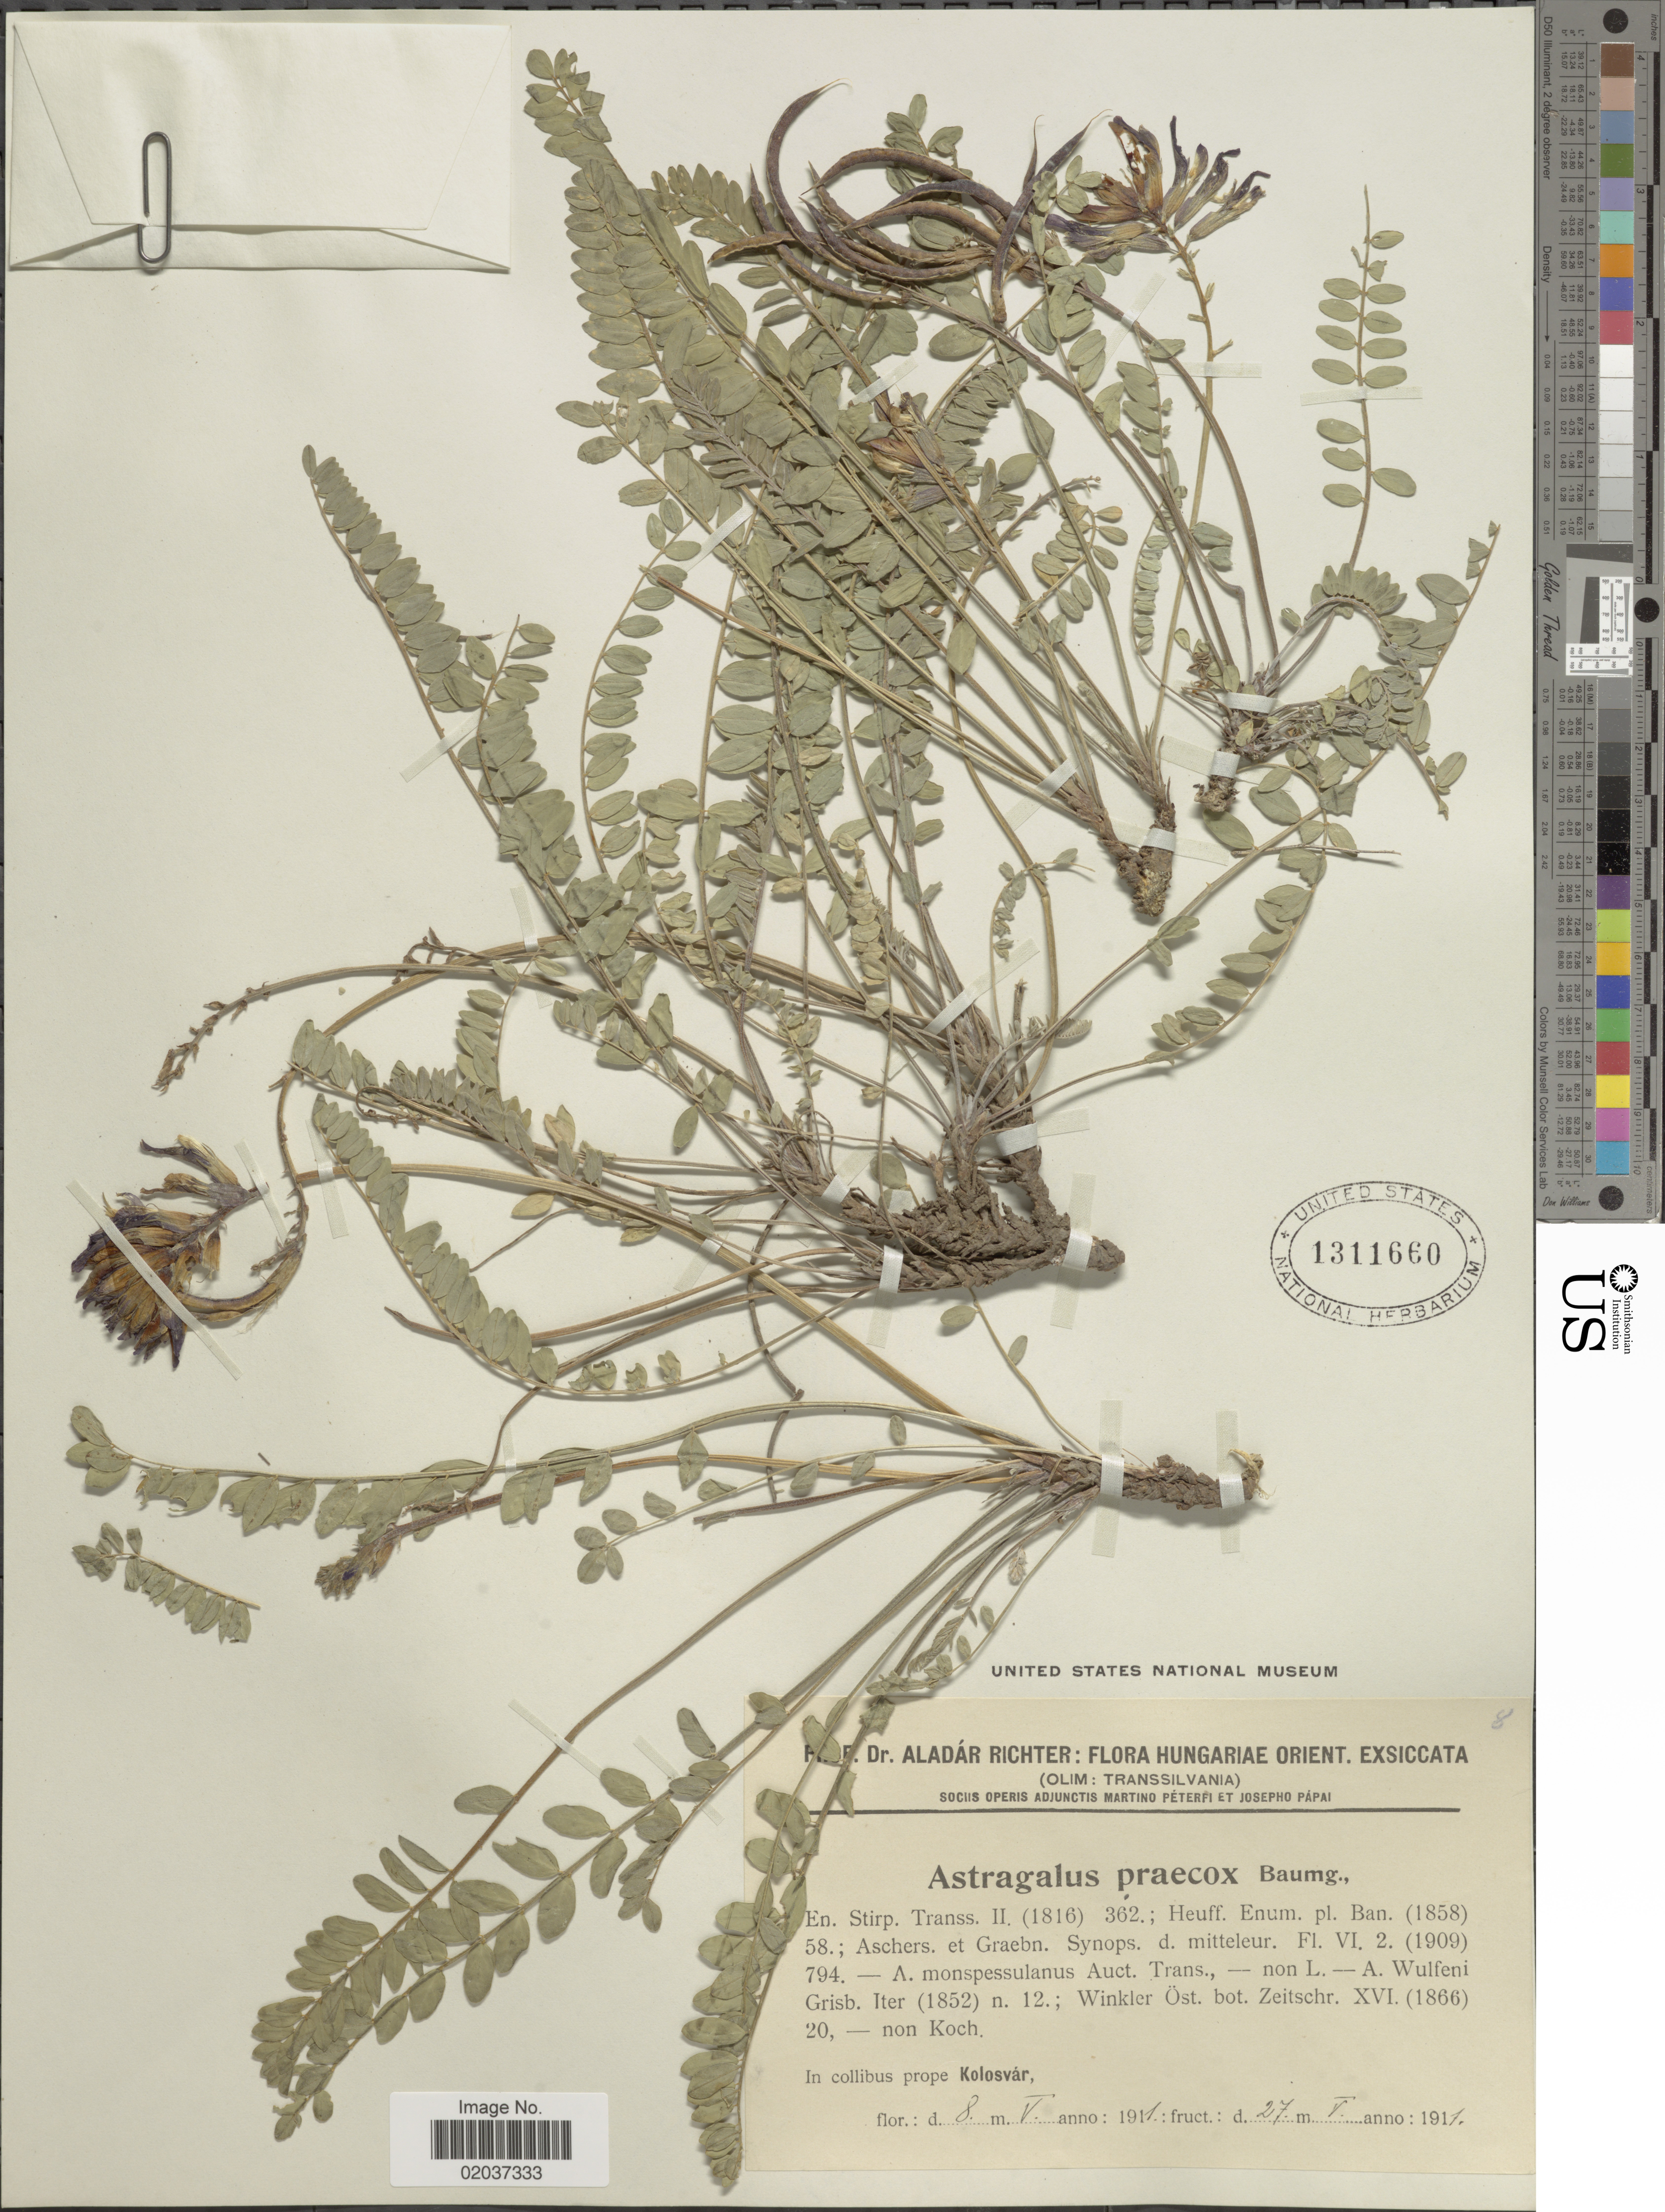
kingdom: Plantae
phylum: Tracheophyta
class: Magnoliopsida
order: Fabales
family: Fabaceae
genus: Astragalus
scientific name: Astragalus praecox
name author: Baumg.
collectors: A. Richter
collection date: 1911-05-27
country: Hungary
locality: Hungariae Orient. Exsiccata, In collibus prope Kolosvar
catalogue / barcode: US 1311660